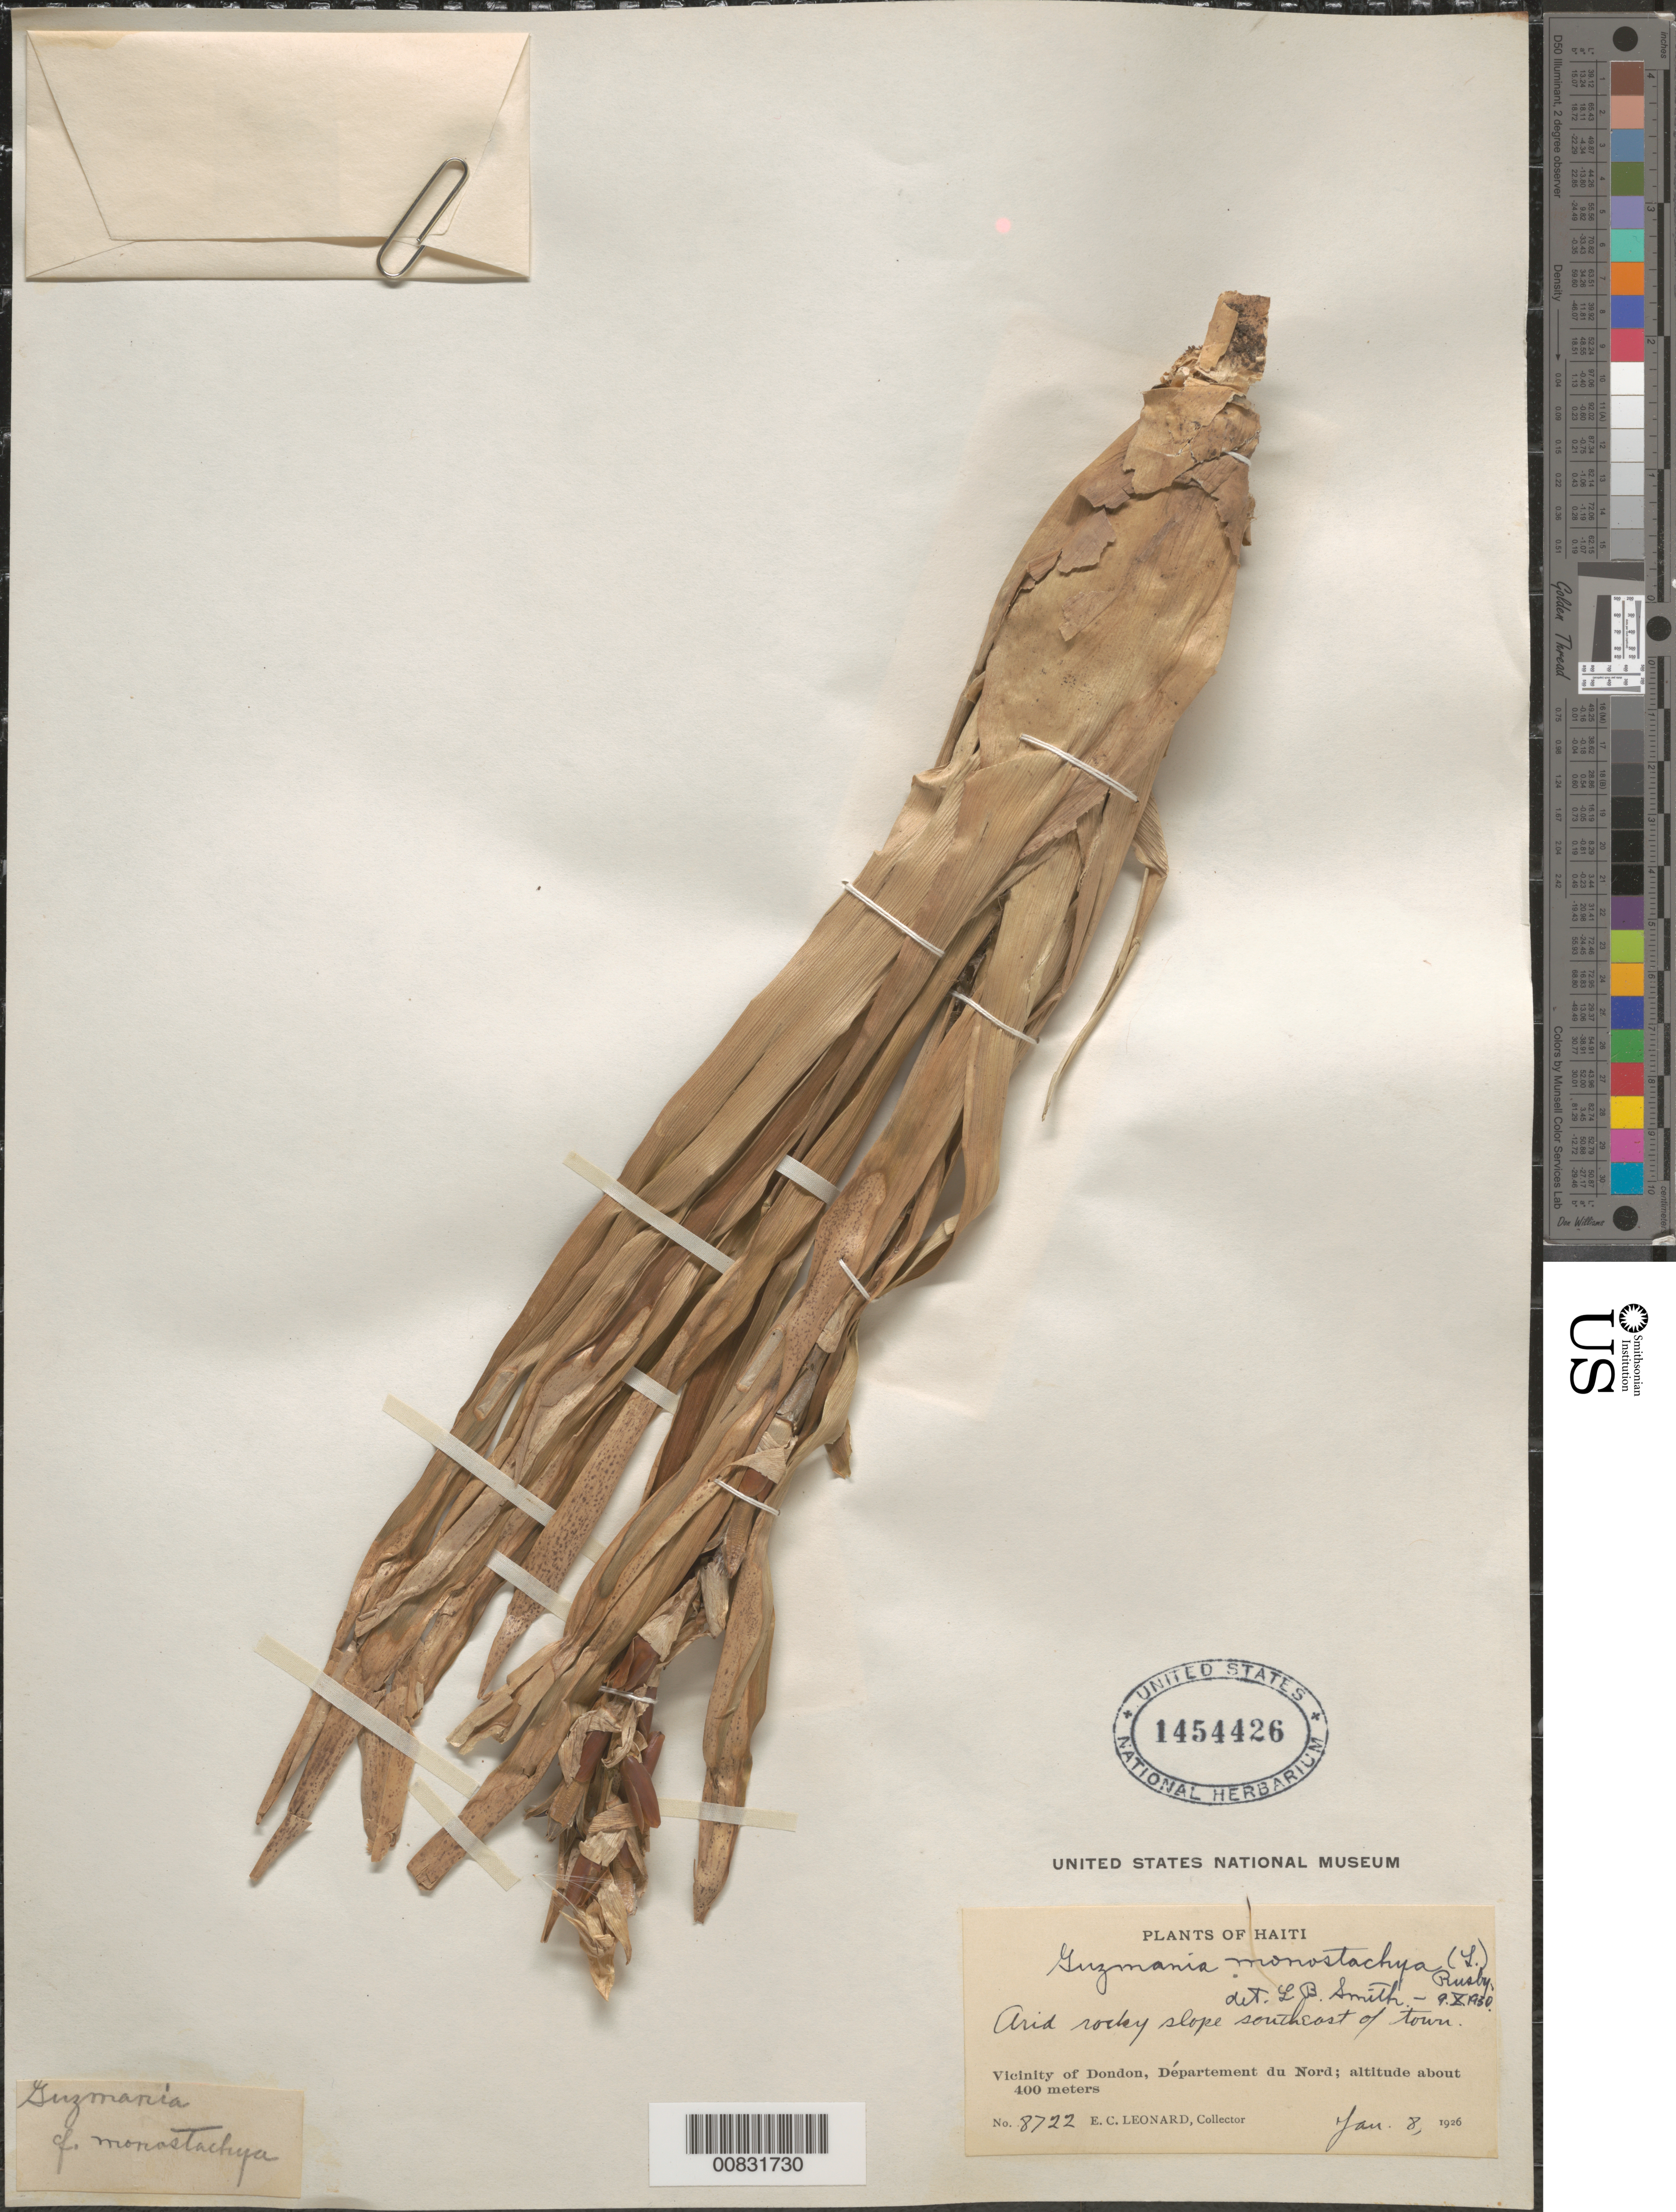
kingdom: Plantae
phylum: Tracheophyta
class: Liliopsida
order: Poales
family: Bromeliaceae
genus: Guzmania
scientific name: Guzmania monostachia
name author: (L.) Rusby ex Mez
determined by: Smith, Lyman B., (US), NMNH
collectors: E. C. Leonard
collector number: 8722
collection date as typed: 08 Jan 1926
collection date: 1926-01-08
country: Haiti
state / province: Nord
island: Hispaniola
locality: Vicinity of Dondon, arid rocky slope southeast of town.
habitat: Arid rocky slope.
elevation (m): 400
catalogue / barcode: US 1454426